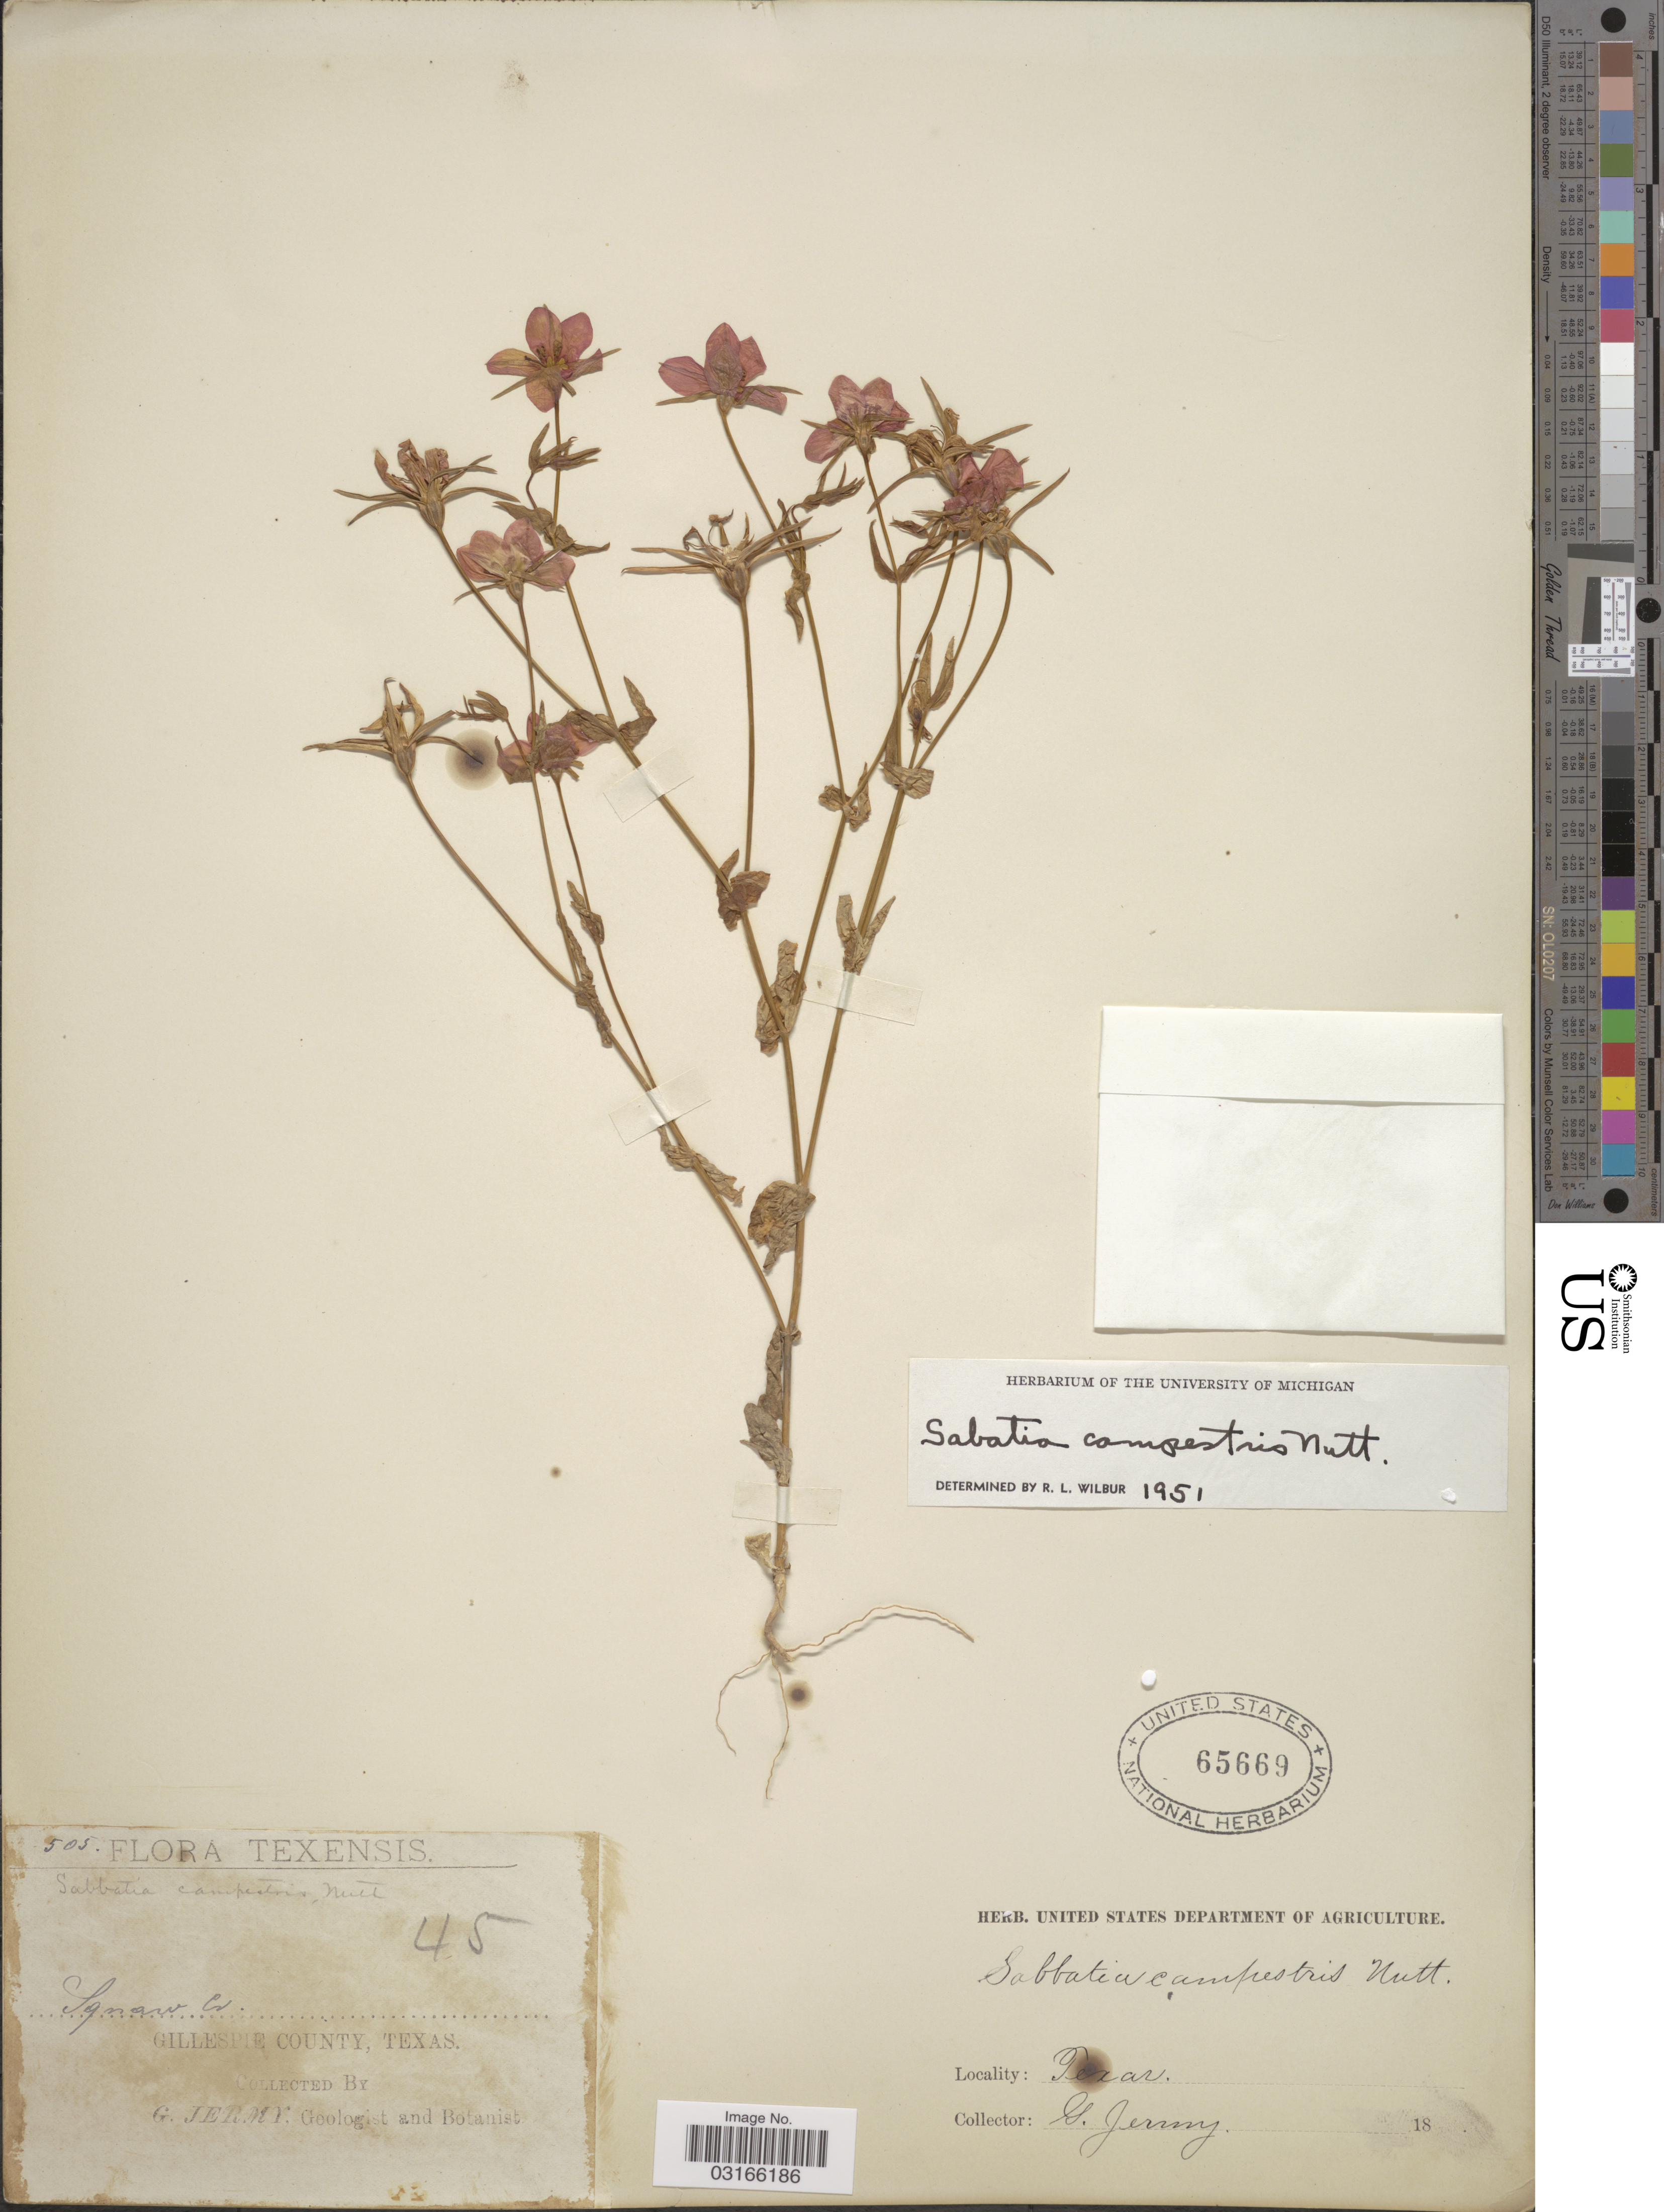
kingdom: Plantae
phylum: Tracheophyta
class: Magnoliopsida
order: Gentianales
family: Gentianaceae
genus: Sabatia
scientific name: Sabatia campestris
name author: Nutt.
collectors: G. Jermy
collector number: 45/505?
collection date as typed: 18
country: United States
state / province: Texas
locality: Gillespie County.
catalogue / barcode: US 65669